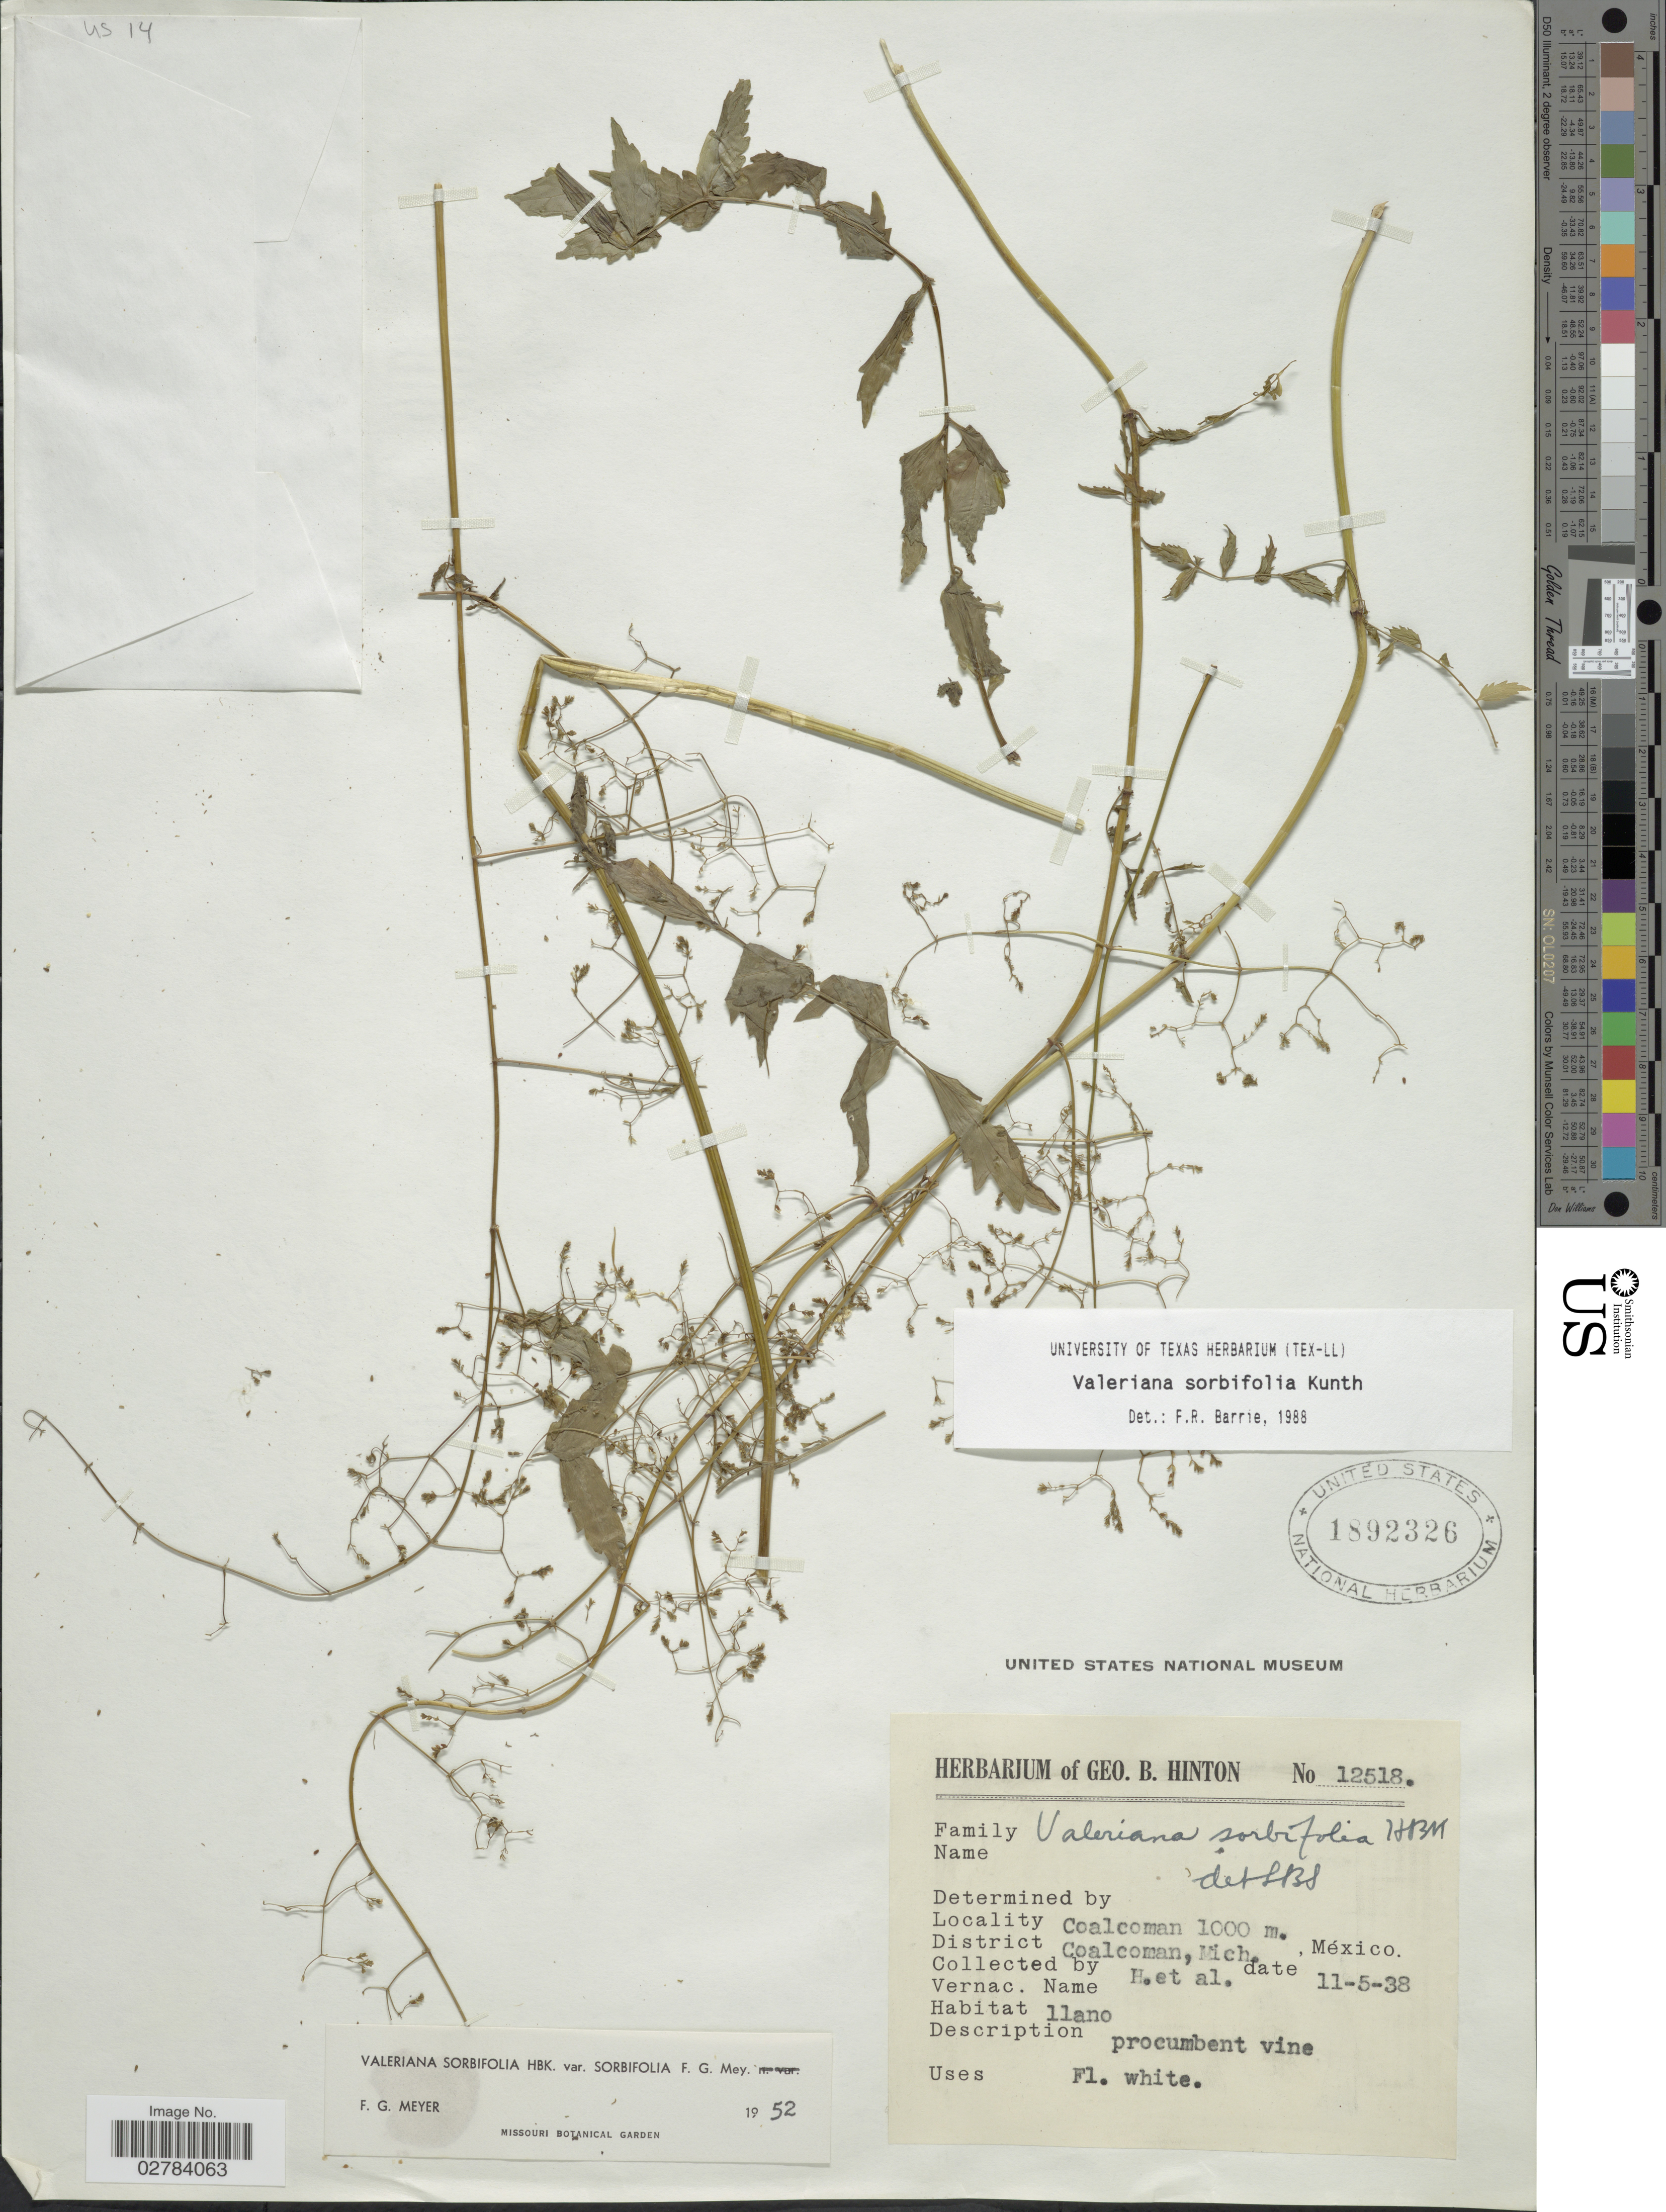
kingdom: Plantae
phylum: Tracheophyta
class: Magnoliopsida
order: Dipsacales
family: Caprifoliaceae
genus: Valeriana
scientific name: Valeriana sorbifolia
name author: Kunth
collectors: G. B. Hinton & et al.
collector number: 12518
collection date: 1938-05-11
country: Mexico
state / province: Michoacán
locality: Coalcoman, District Coalcoman.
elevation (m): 1000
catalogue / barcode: US 1892326